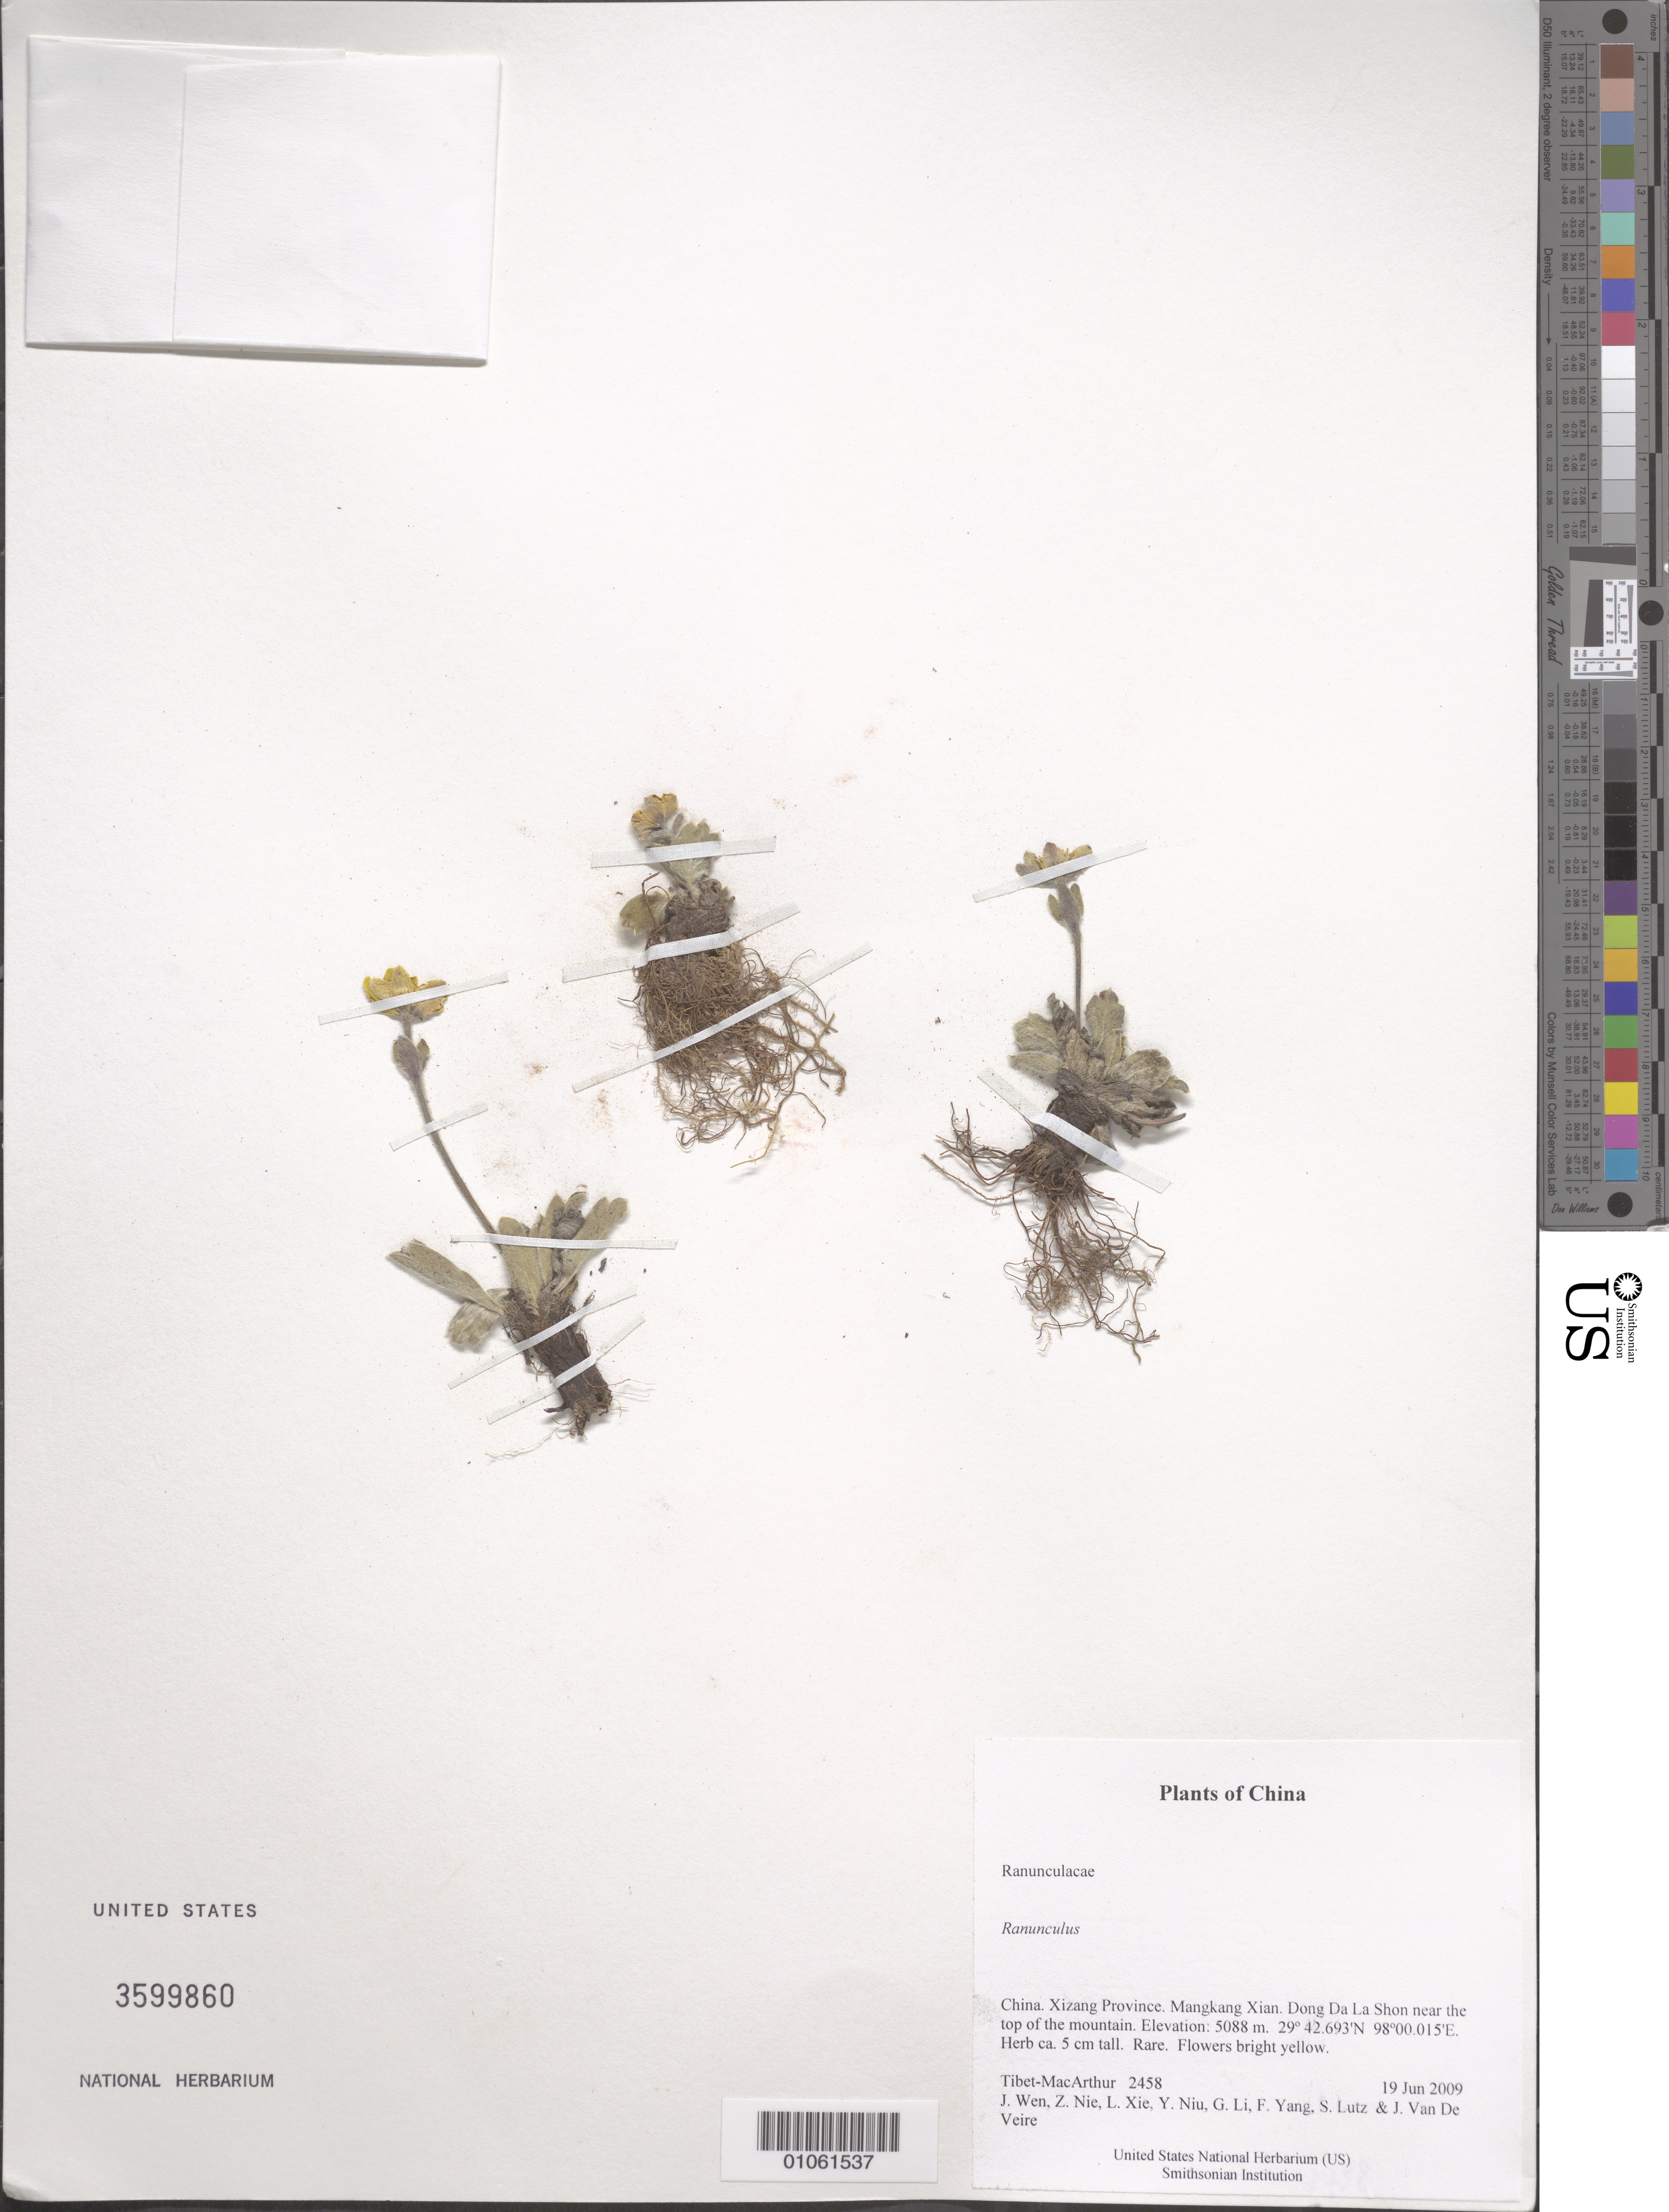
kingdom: Plantae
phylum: Tracheophyta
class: Magnoliopsida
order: Ranunculales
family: Ranunculaceae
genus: Ranunculus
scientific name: Ranunculus sp.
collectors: Tibet-MacArthur, J. Wen, Z. Nie, L. Xie, Y. Niu, G. Li, F. Yang, S. Lutz & J. Van De Veire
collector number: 2458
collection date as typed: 19 Jun 2009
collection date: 2009-06-19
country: China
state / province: Xizang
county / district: Mangkang Xian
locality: Dong Da La Shon near the top of the mountain.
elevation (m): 5088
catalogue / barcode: US 3599860